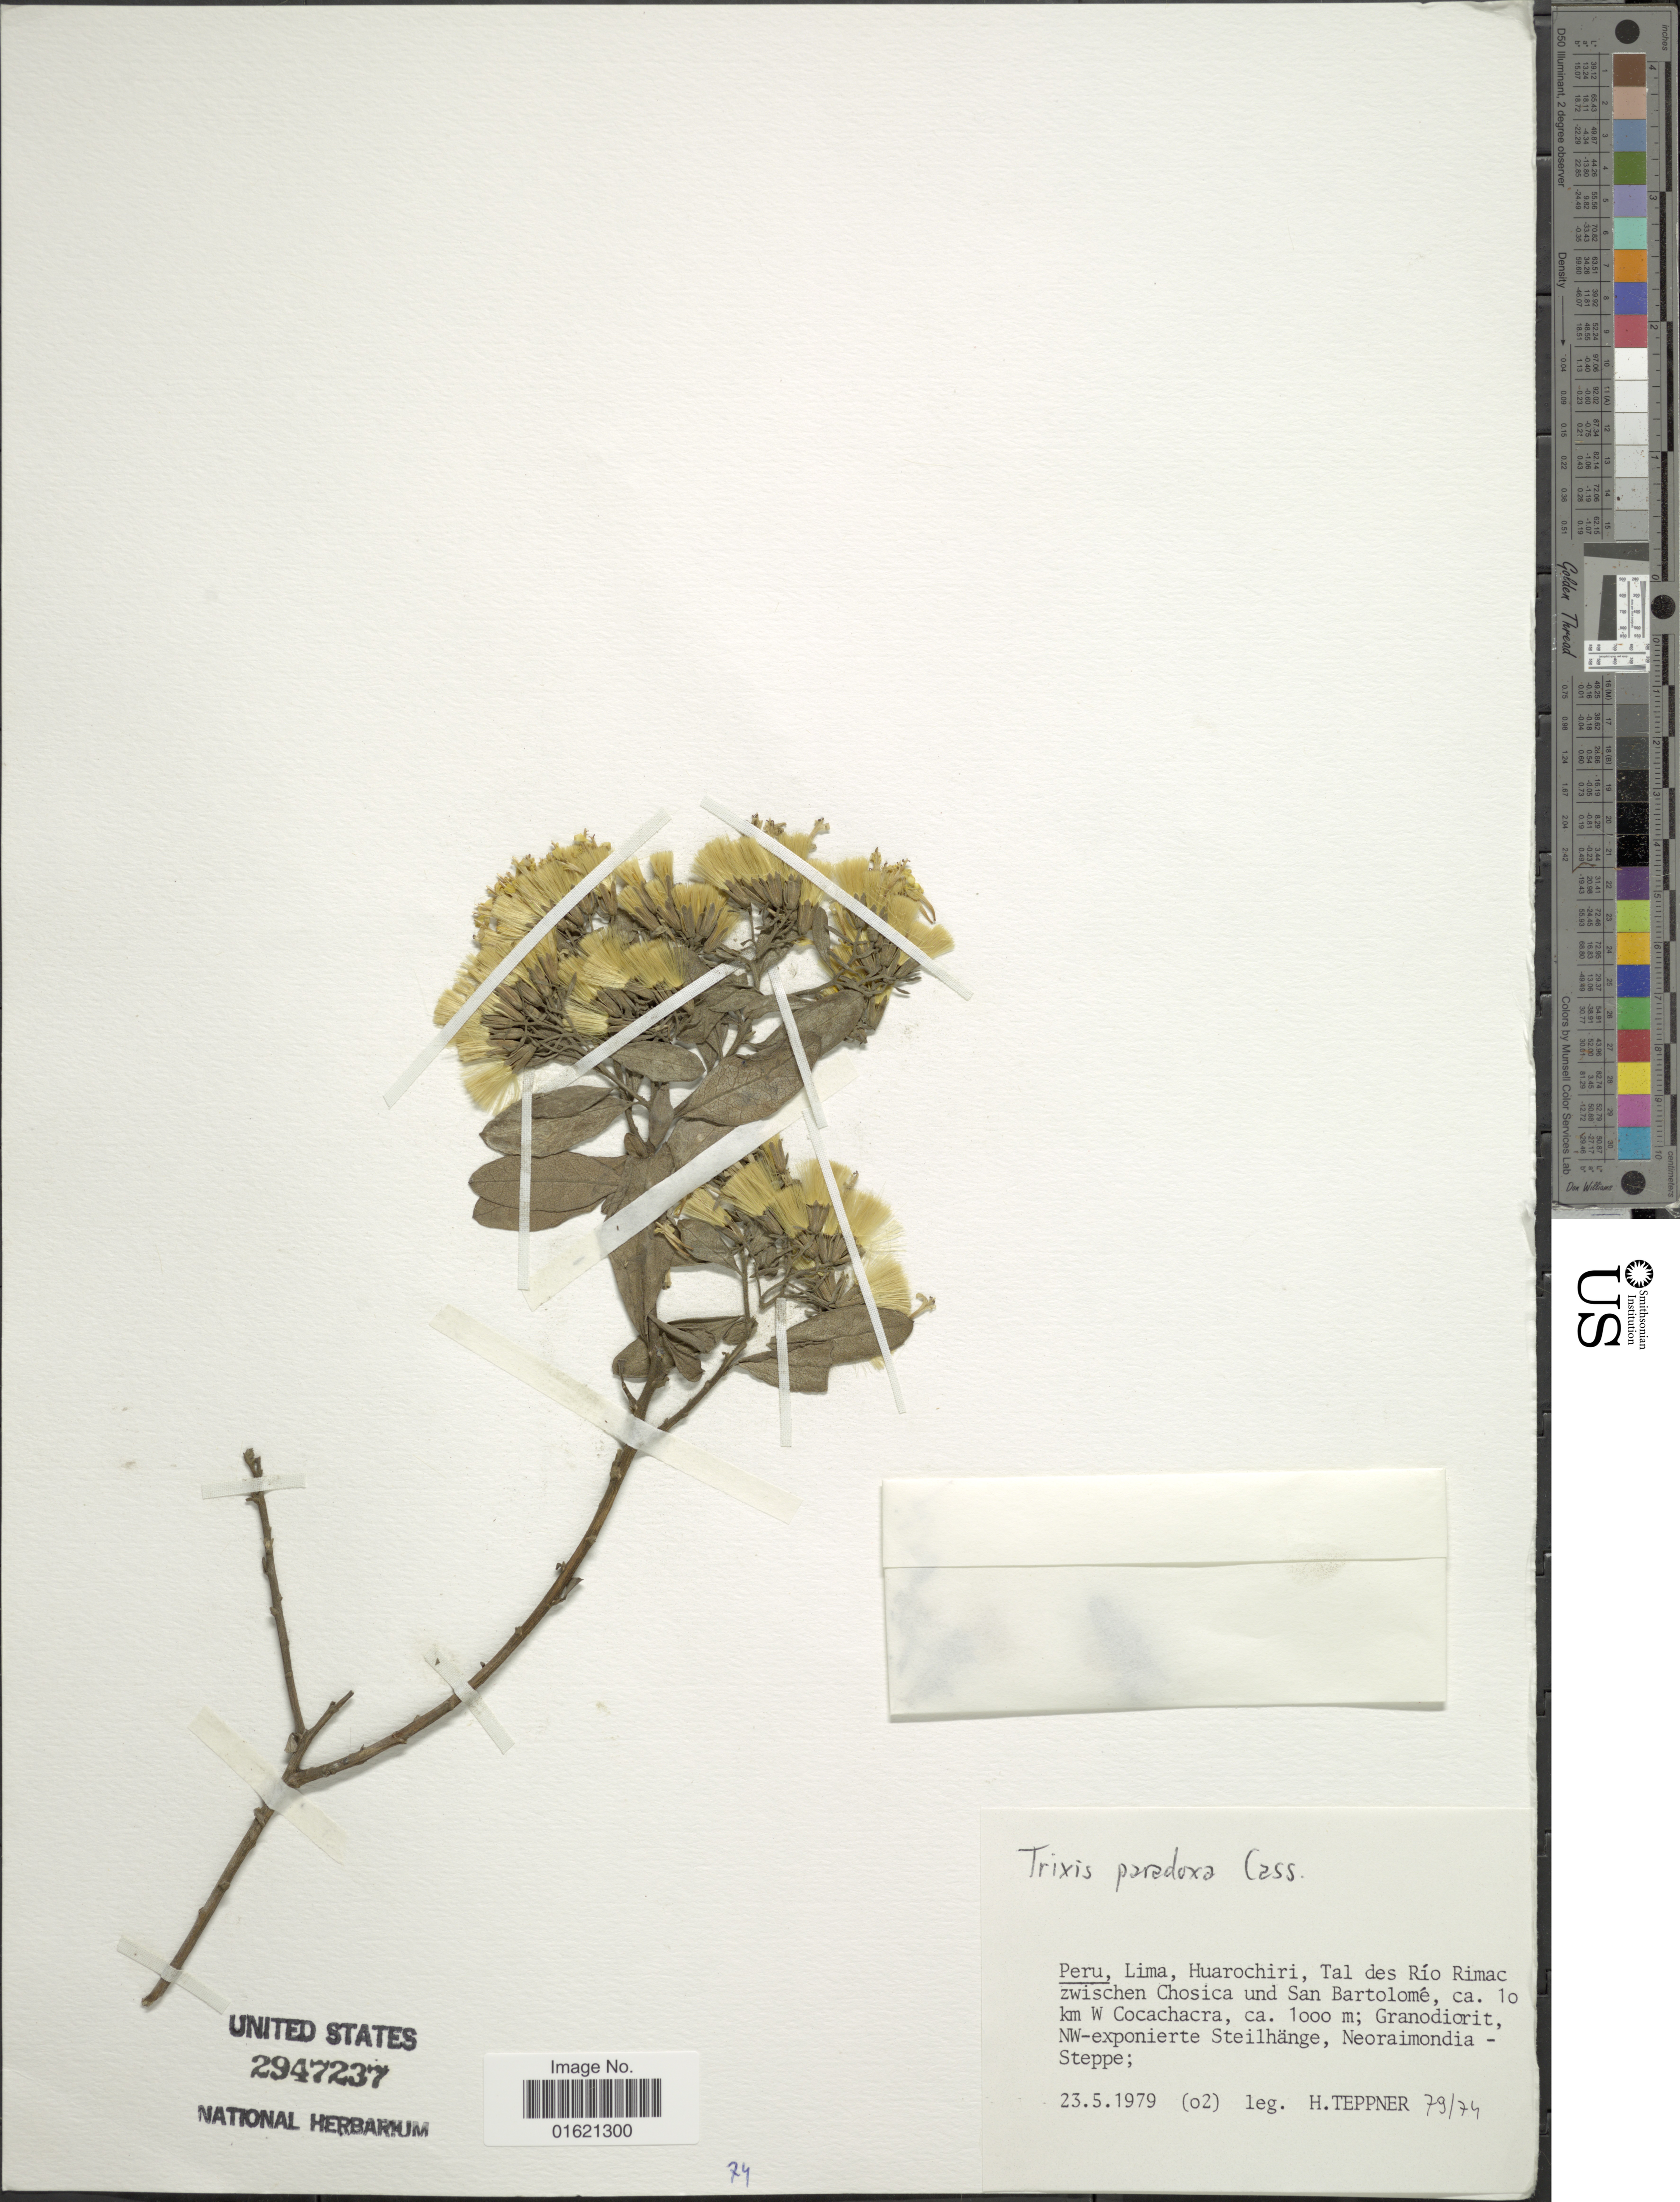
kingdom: Plantae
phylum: Tracheophyta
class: Magnoliopsida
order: Asterales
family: Asteraceae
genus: Trixis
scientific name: Trixis cacalioides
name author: (Kunth) D. Don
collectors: H. Teppner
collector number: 79/74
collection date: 1979-05-23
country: Peru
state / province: Lima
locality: Peru, Lima, Huarochiri, Tal des Rio Rimac zwichen Chosica und San Bartolome, 10 km W Cocachacra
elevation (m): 1000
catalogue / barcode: US 2947237